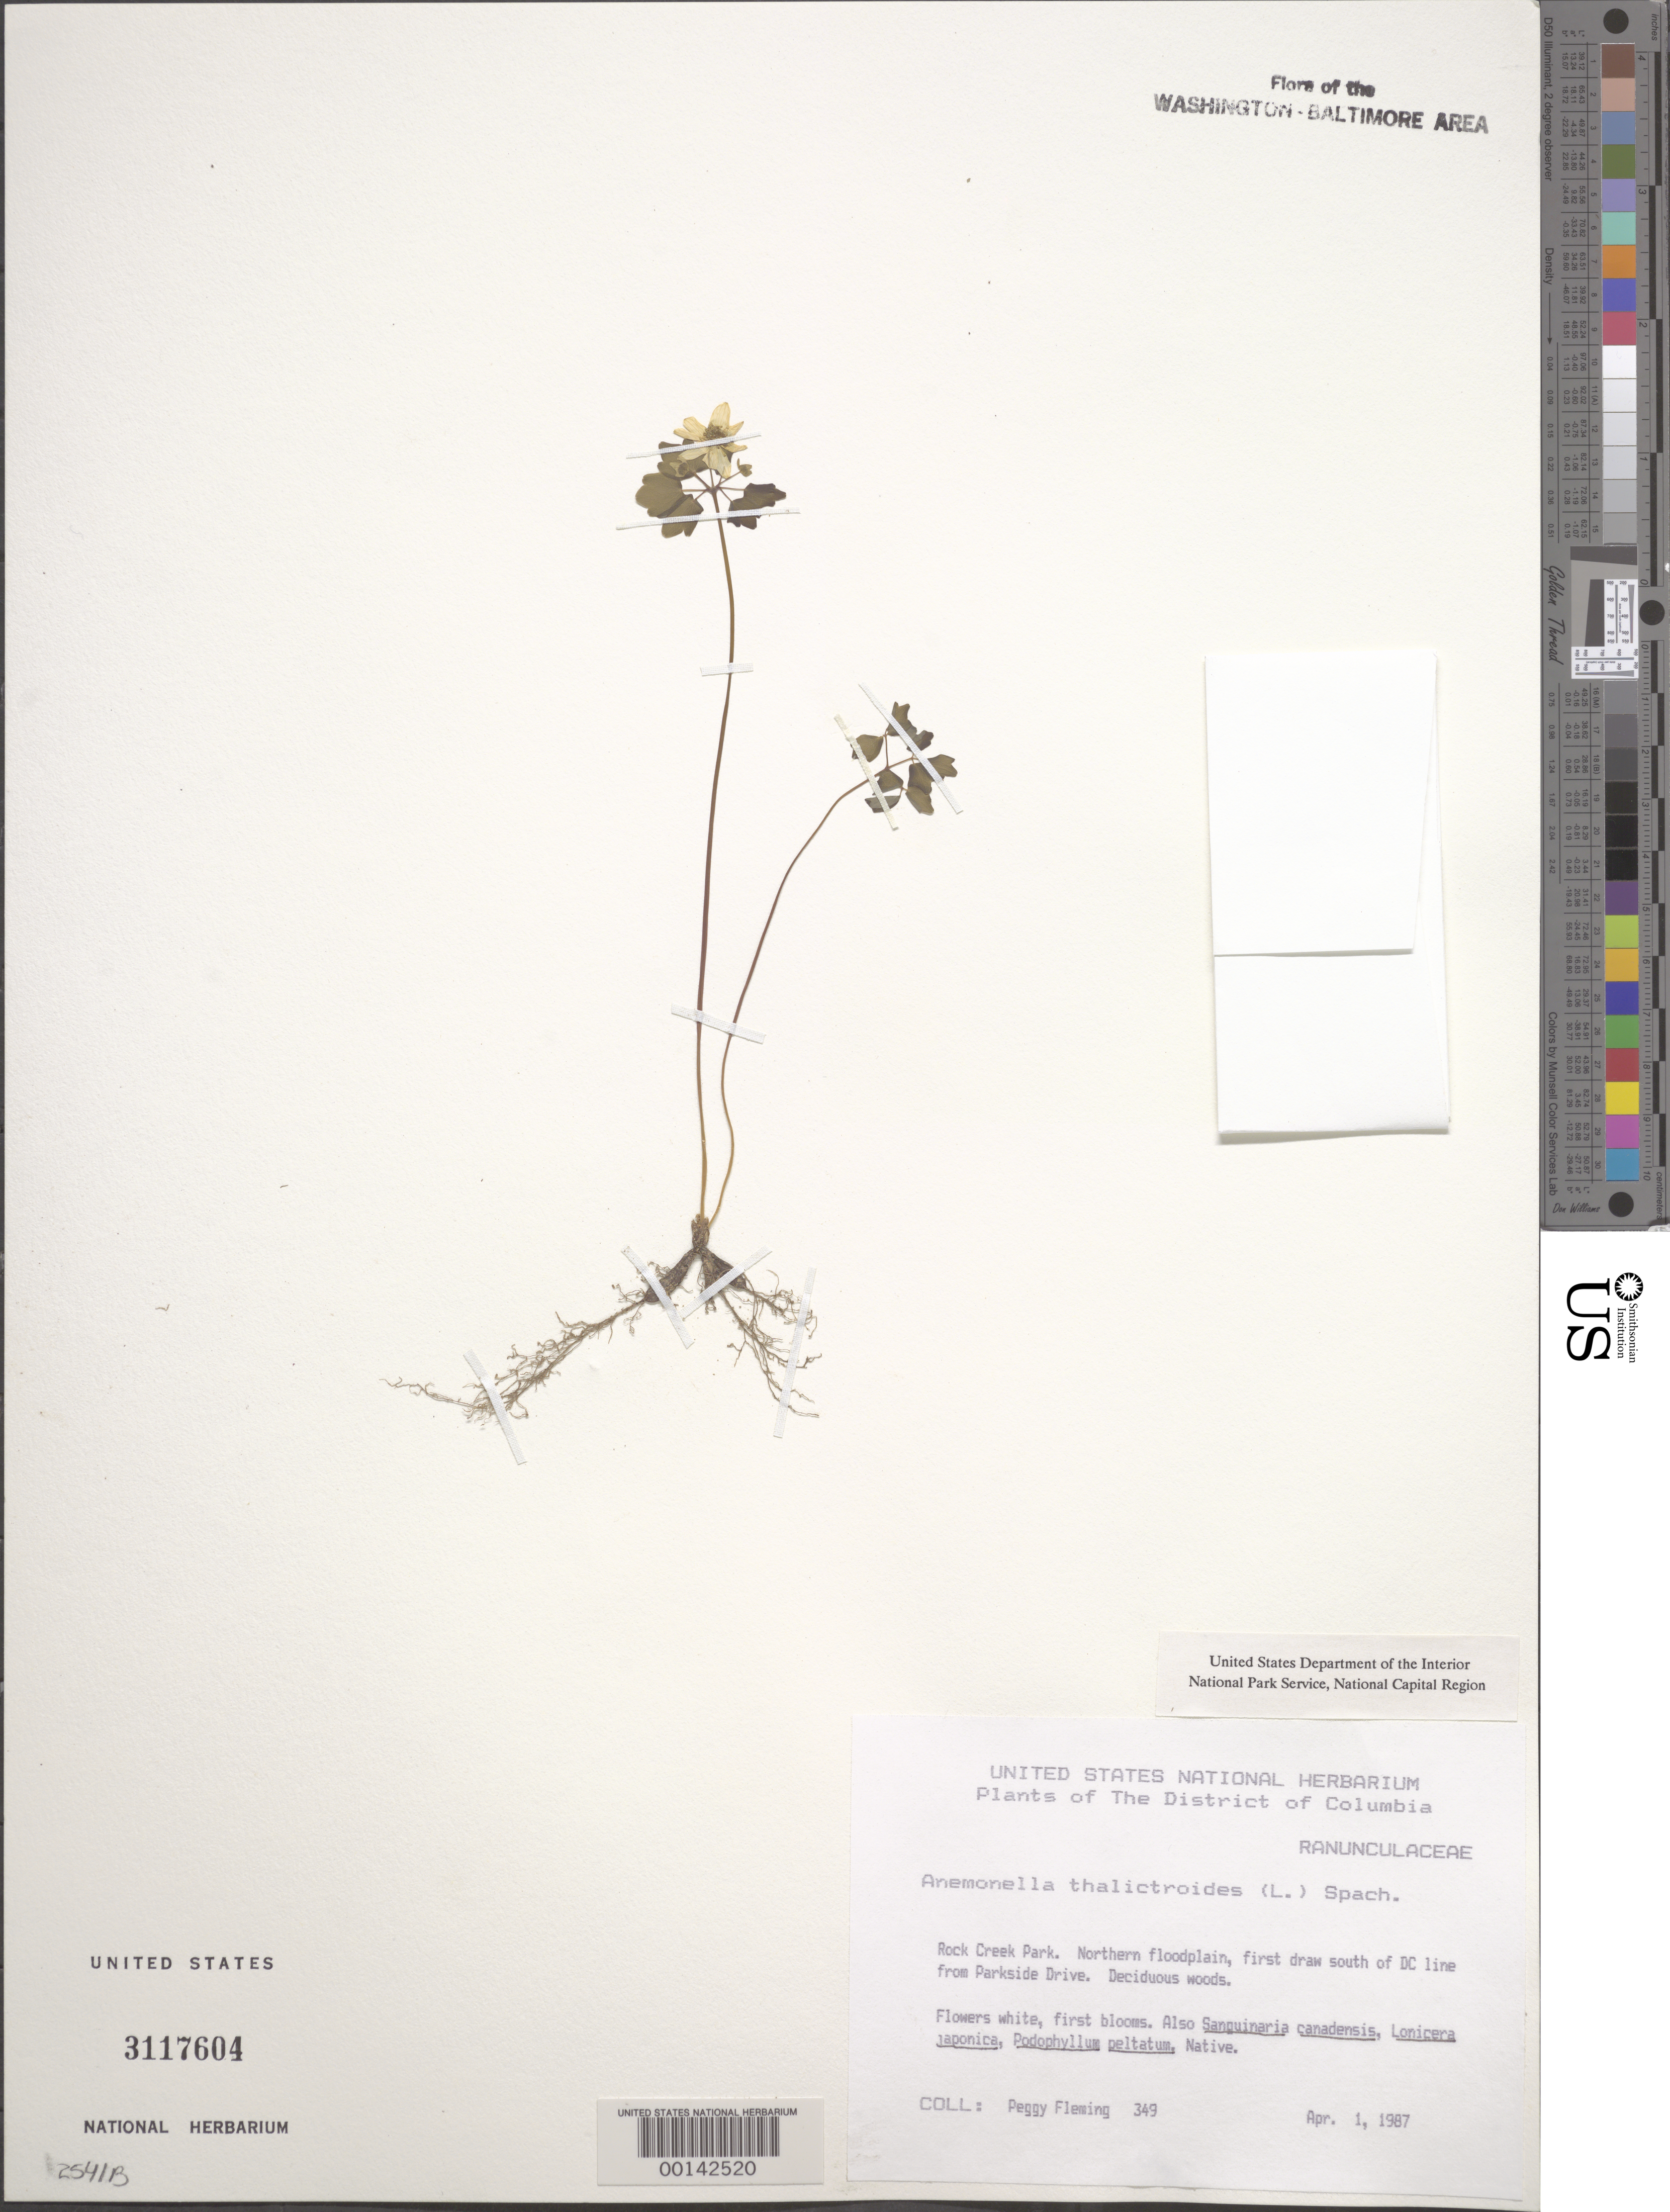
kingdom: Plantae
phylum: Tracheophyta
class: Magnoliopsida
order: Ranunculales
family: Ranunculaceae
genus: Thalictrum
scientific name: Thalictrum thalictroides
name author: (L.) A.J. Eames & B. Boivin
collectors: P. Fleming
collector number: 349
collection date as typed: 01 Apr 1987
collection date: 1987-04-01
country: United States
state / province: District of Columbia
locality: Rock Creek Park. Northern floodplain,first draw south of DC Line from Parkside Drive. Rock Creek Park and Vicinity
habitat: Deciduous woods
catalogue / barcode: US 3117604